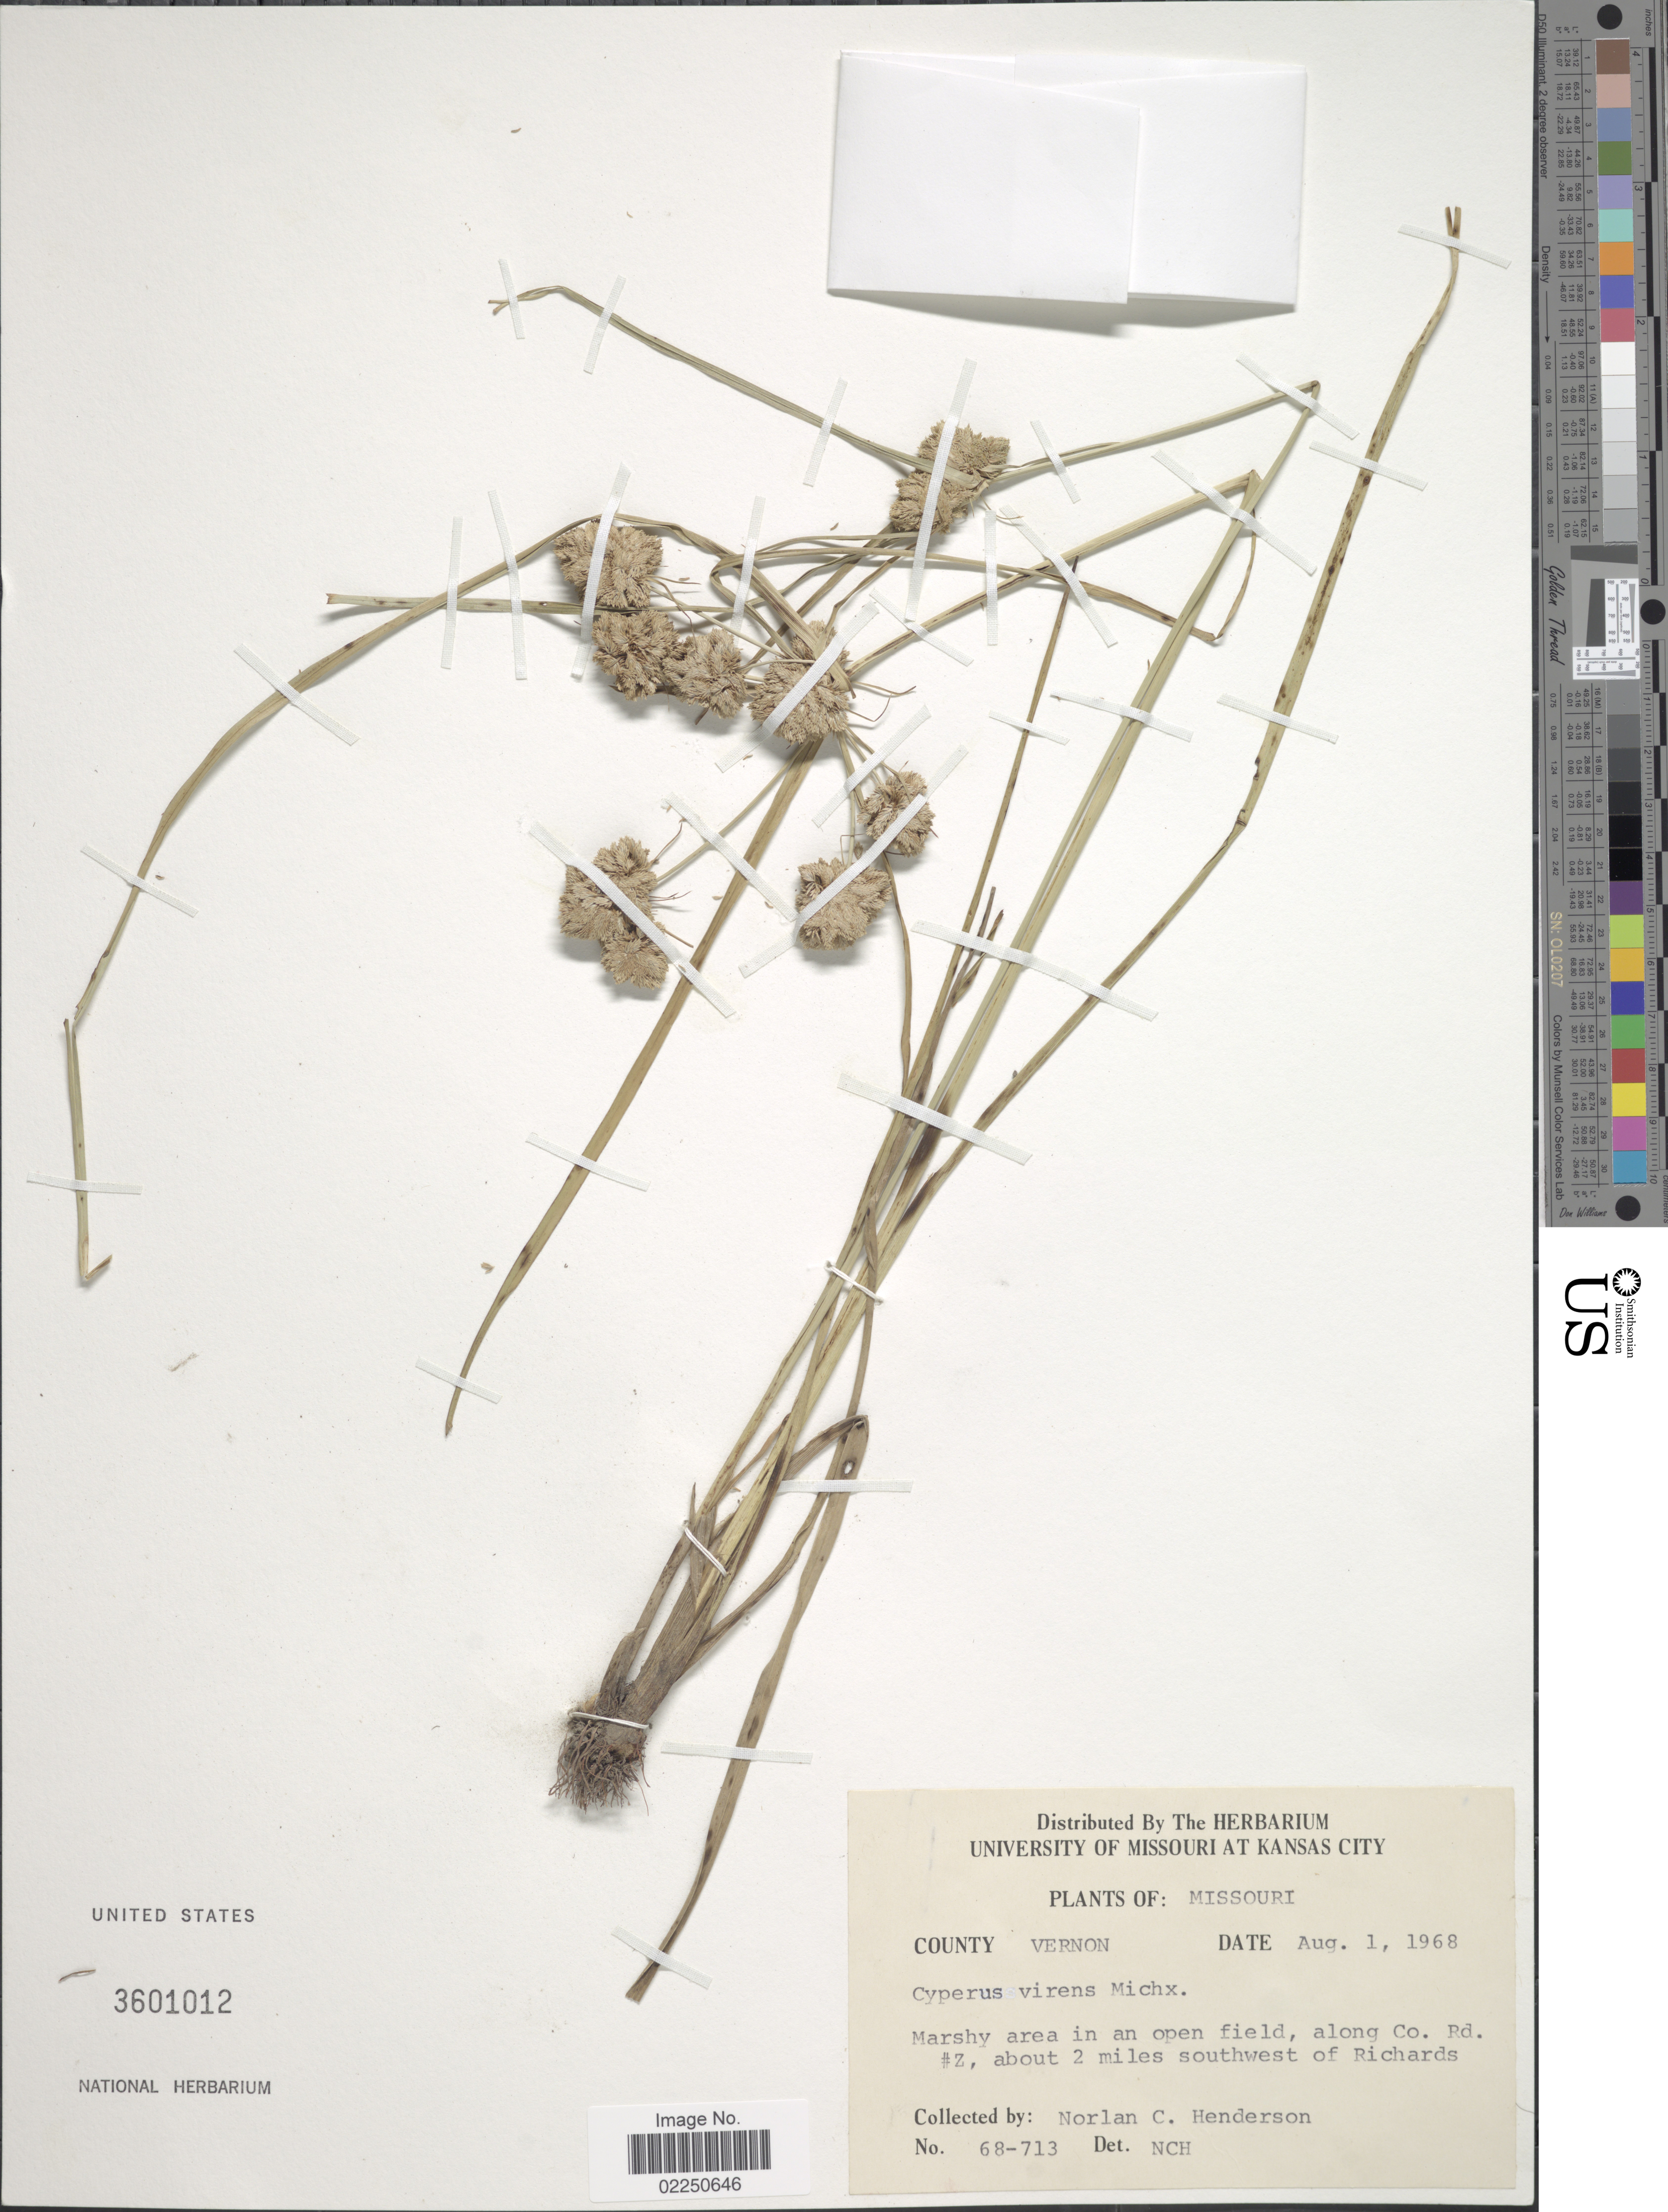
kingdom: Plantae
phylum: Tracheophyta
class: Liliopsida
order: Poales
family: Cyperaceae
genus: Cyperus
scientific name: Cyperus virens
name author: Michx.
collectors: N. C. Henderson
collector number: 68-713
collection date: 1968-08-01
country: United States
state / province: Missouri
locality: County: Vernon. Marshy area in an open field, along Co. Rd. #Z, about 2 miles southwest of Richards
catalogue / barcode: US 3601012